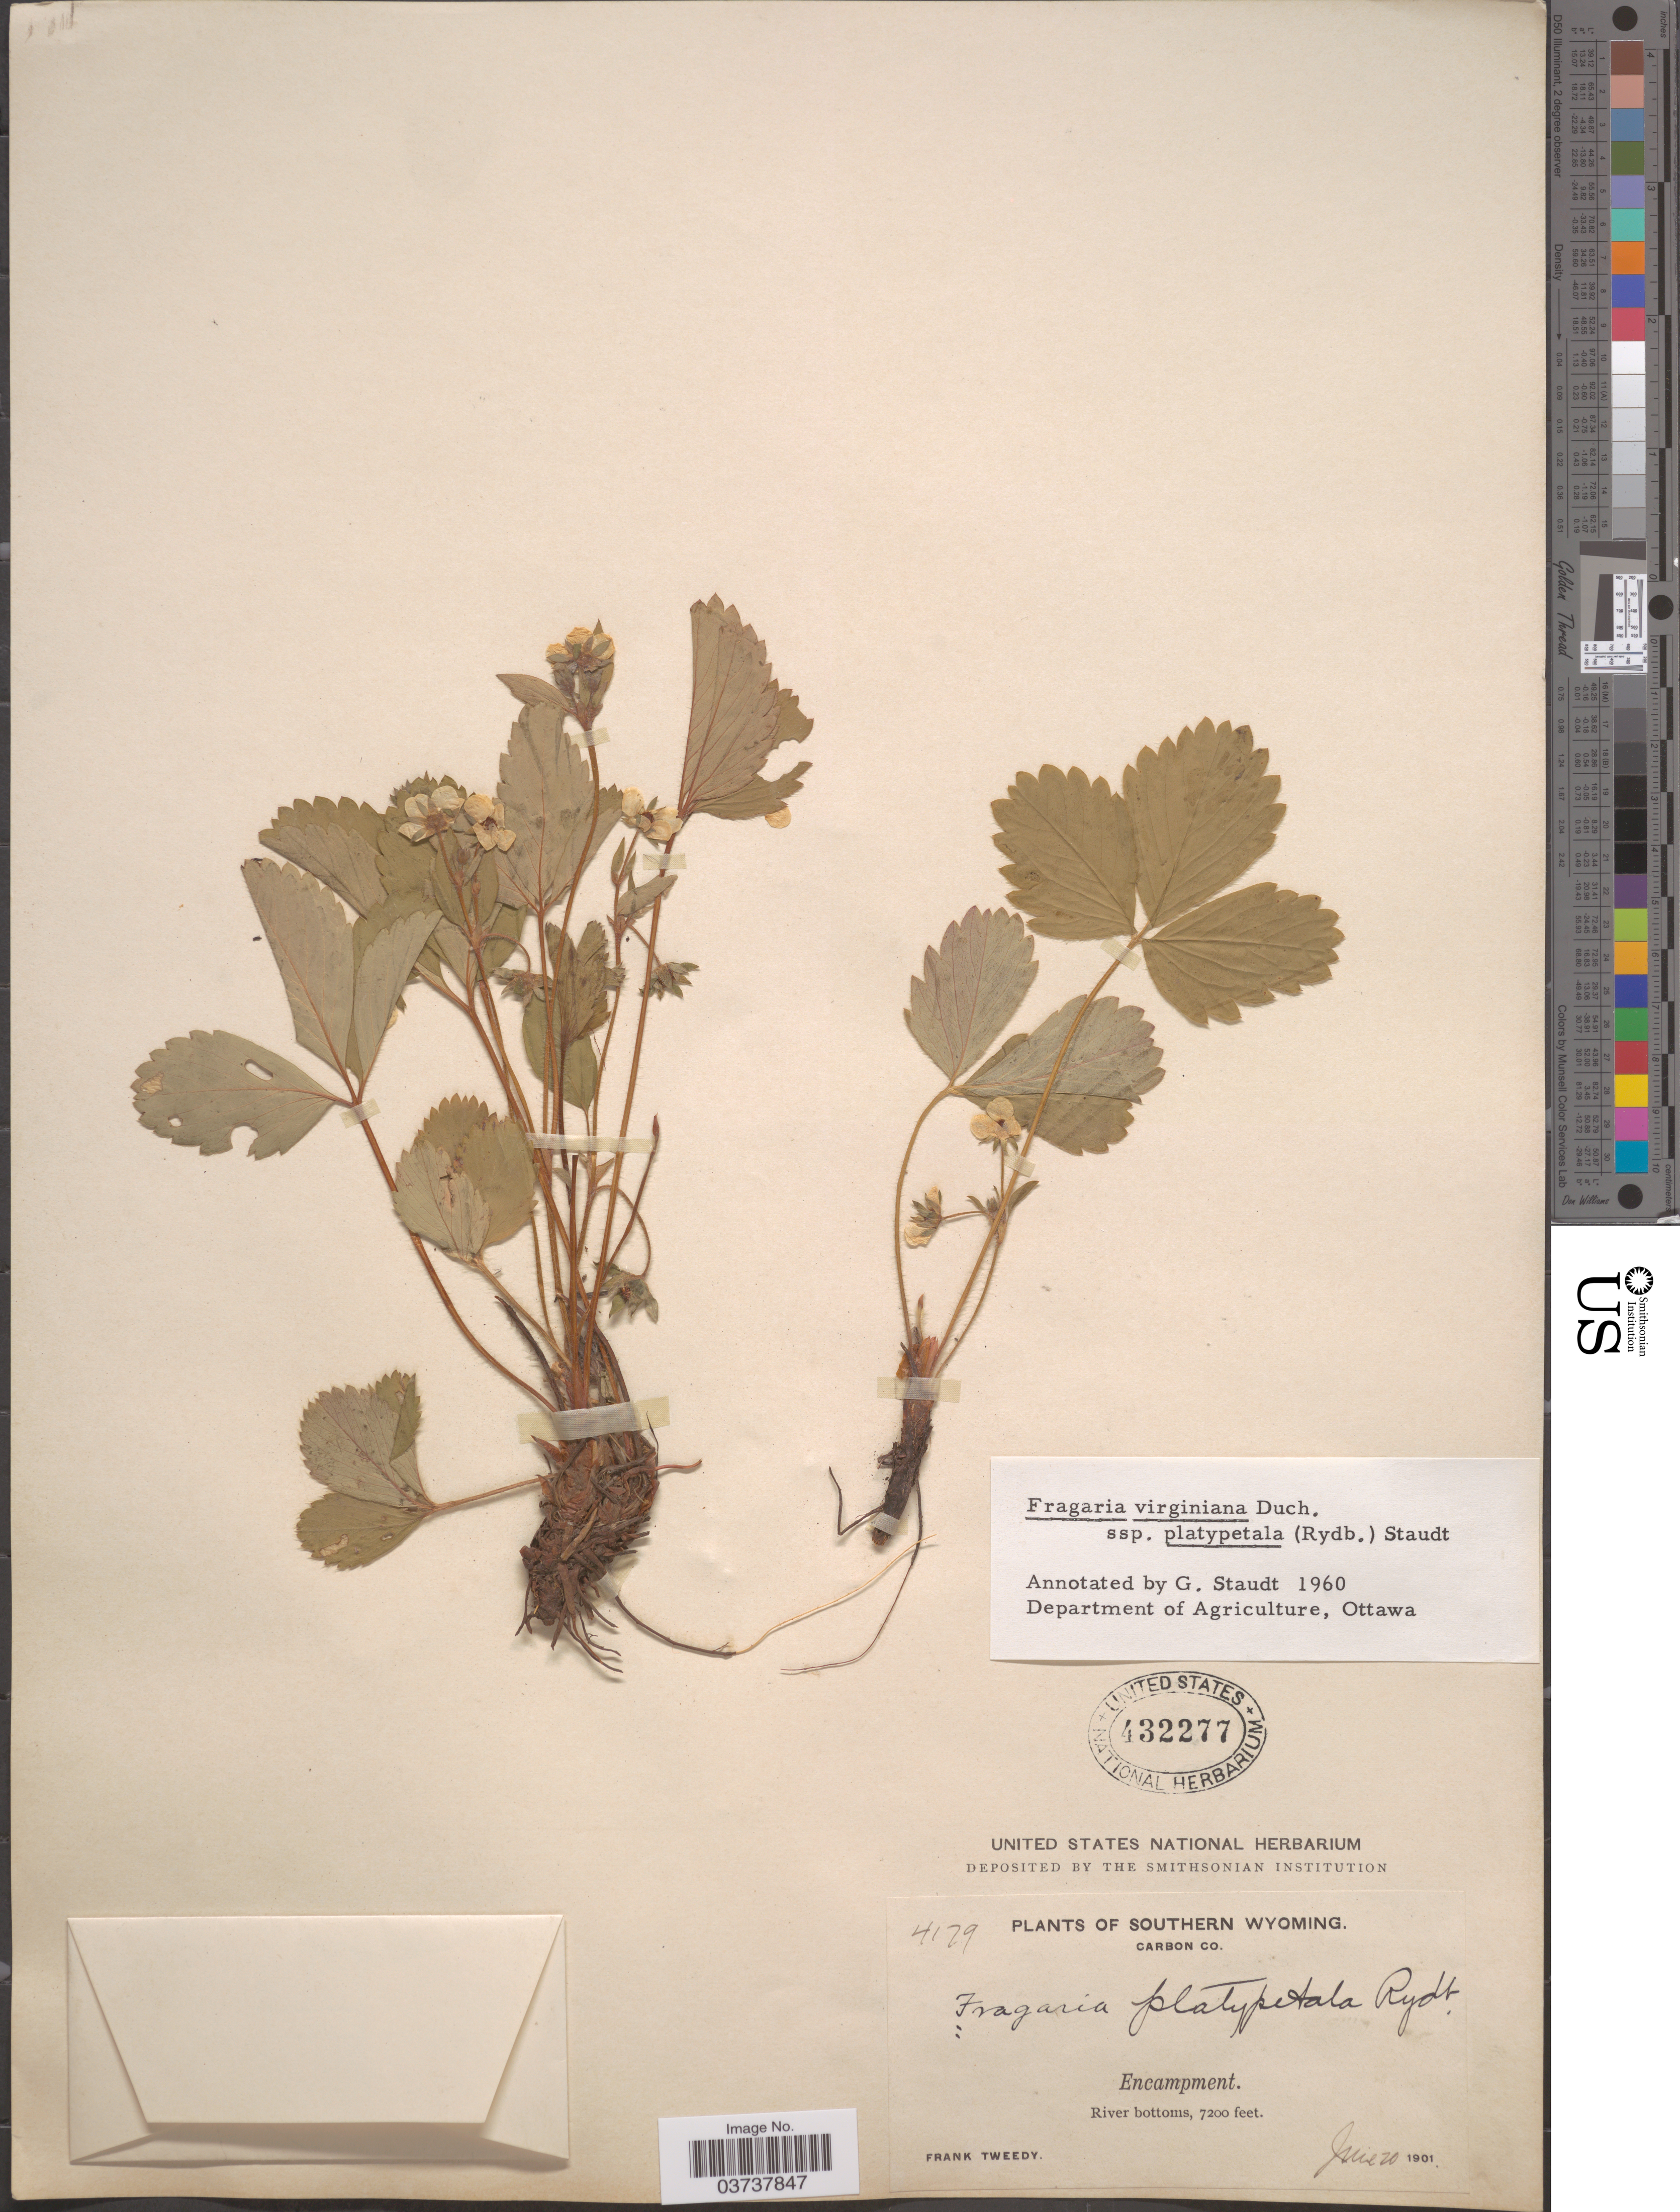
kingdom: Plantae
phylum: Tracheophyta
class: Magnoliopsida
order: Rosales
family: Rosaceae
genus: Fragaria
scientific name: Fragaria virginiana subsp. platypetala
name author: (Rydb.) Staudt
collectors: F. Tweedy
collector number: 4129*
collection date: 1901-06-20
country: United States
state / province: Wyoming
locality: Southern Wyoming. Carbon Co. Encampment. River bottoms.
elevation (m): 2195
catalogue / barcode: US 432277